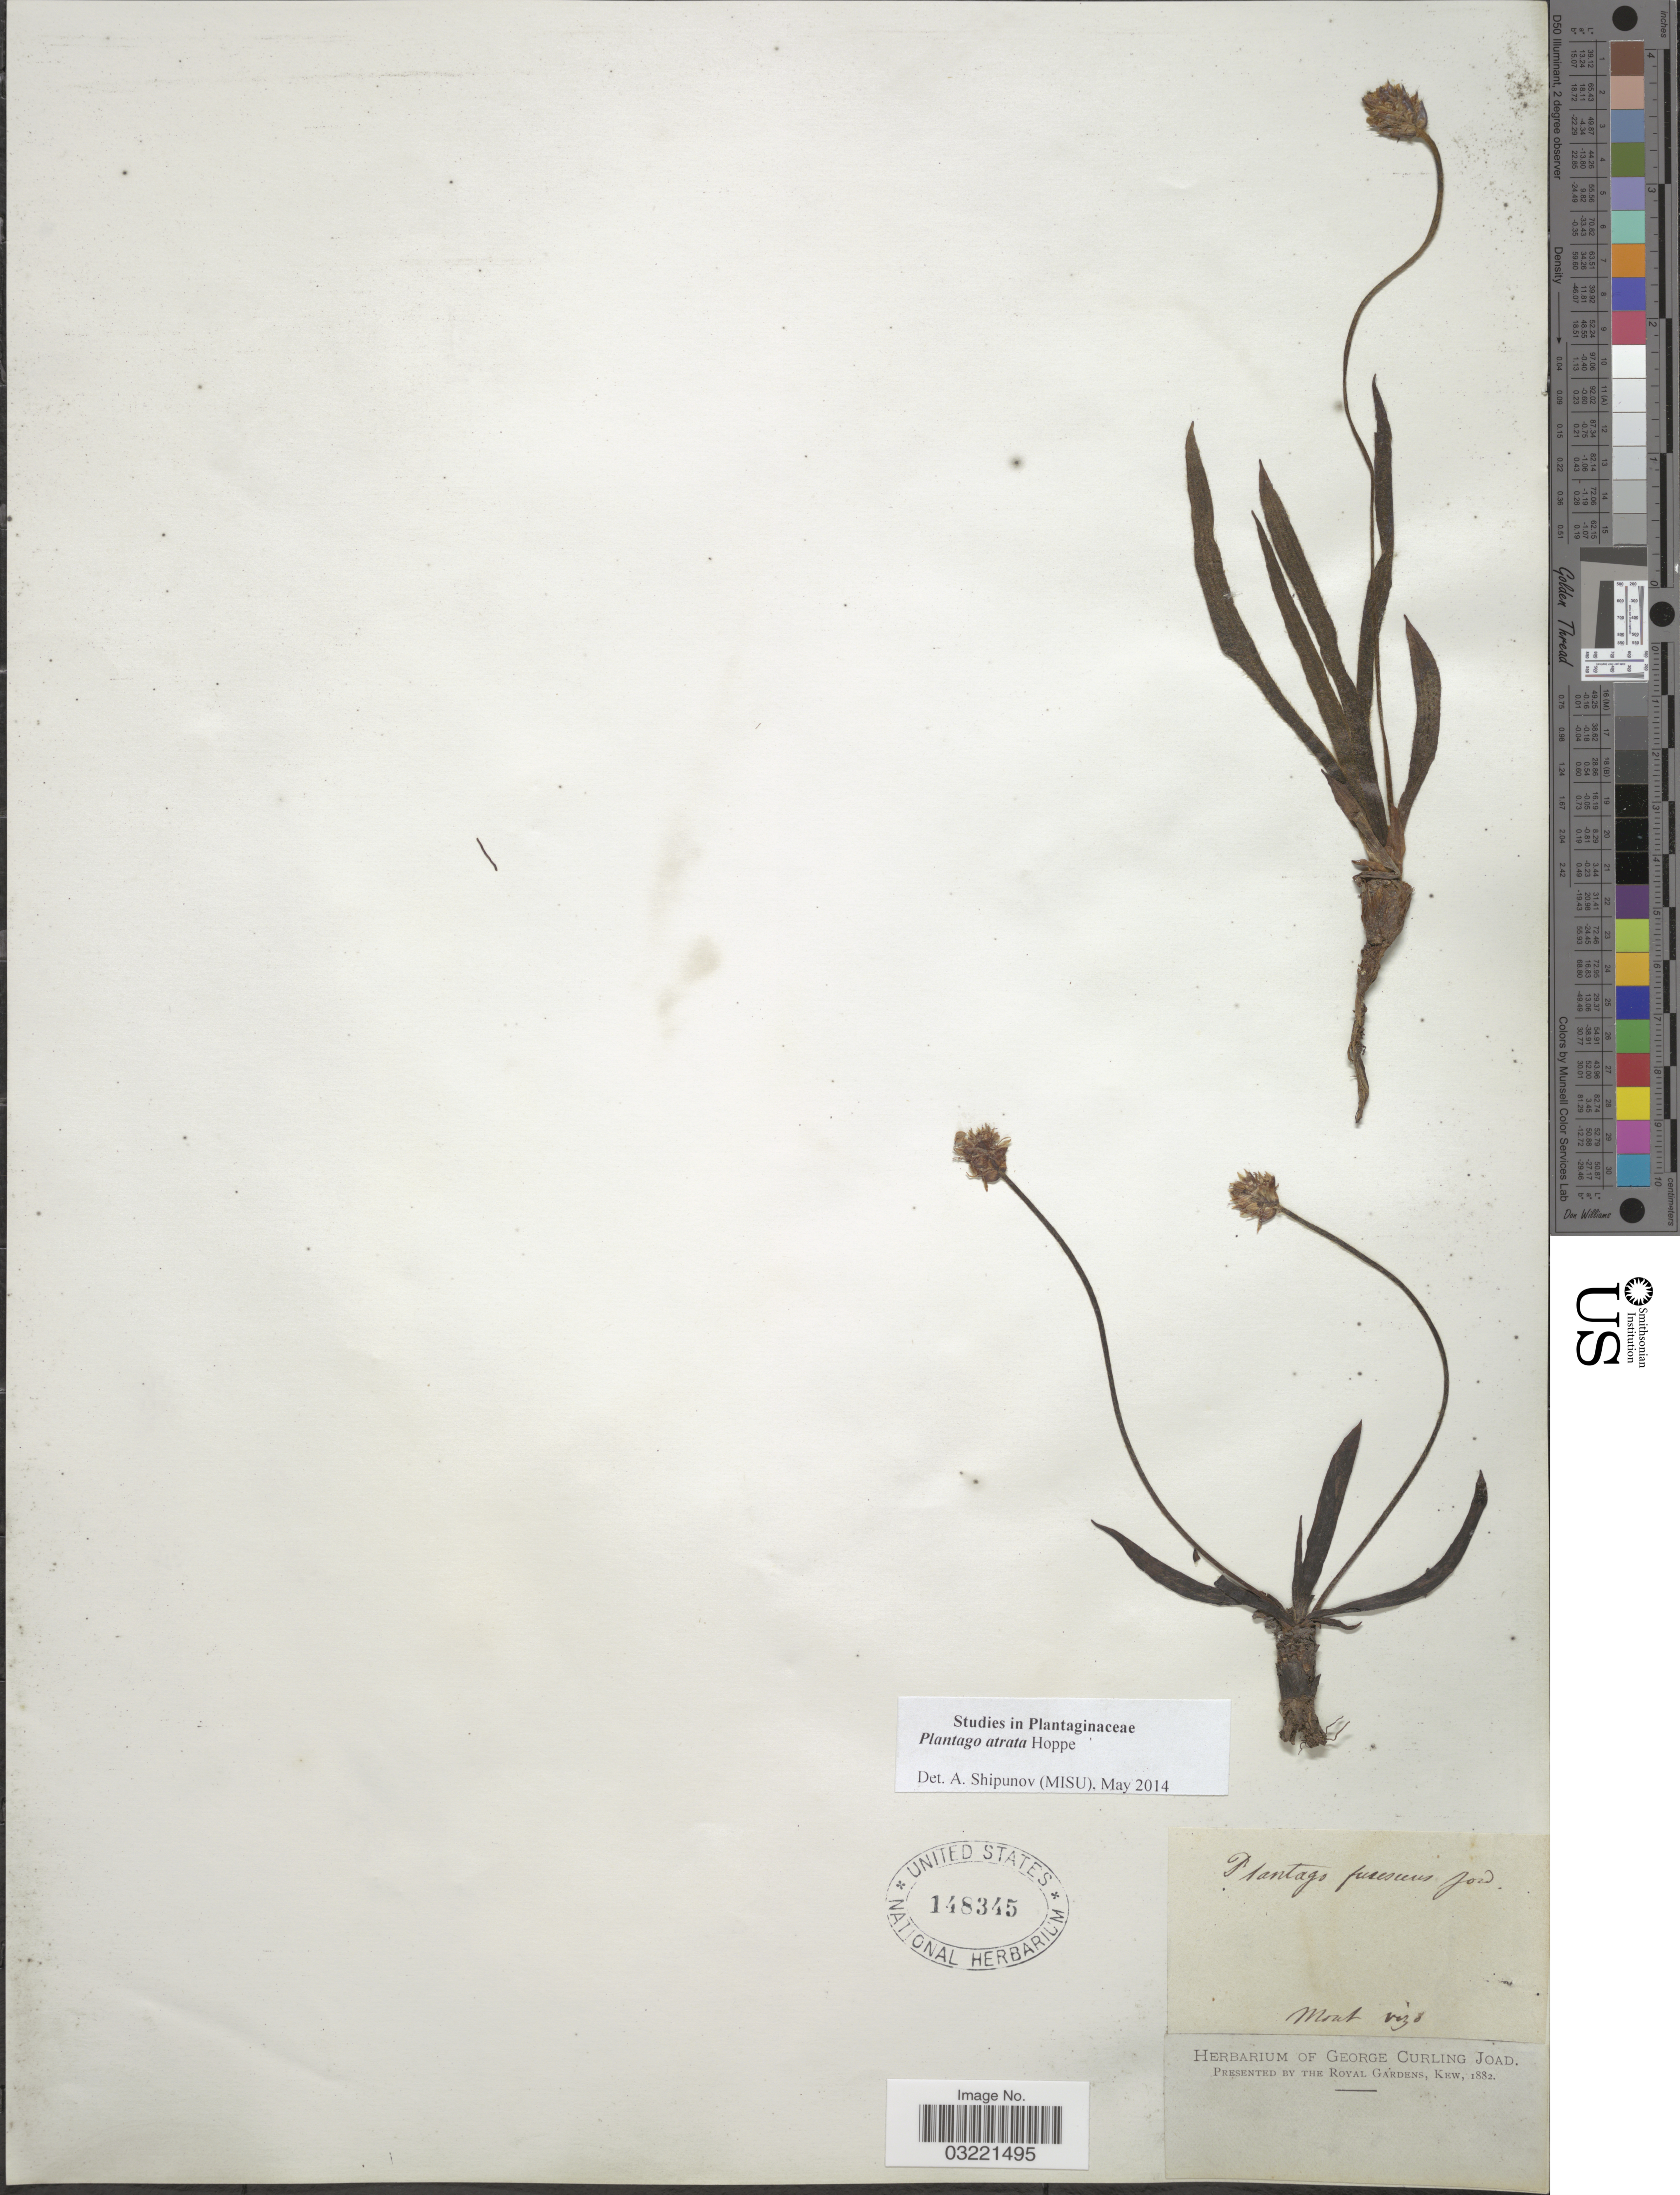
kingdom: Plantae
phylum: Tracheophyta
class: Magnoliopsida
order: Lamiales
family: Plantaginaceae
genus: Plantago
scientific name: Plantago atrata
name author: Hoppe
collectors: ex herb. George Curling Joad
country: Italy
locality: Mont Vizo.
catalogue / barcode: US 148345